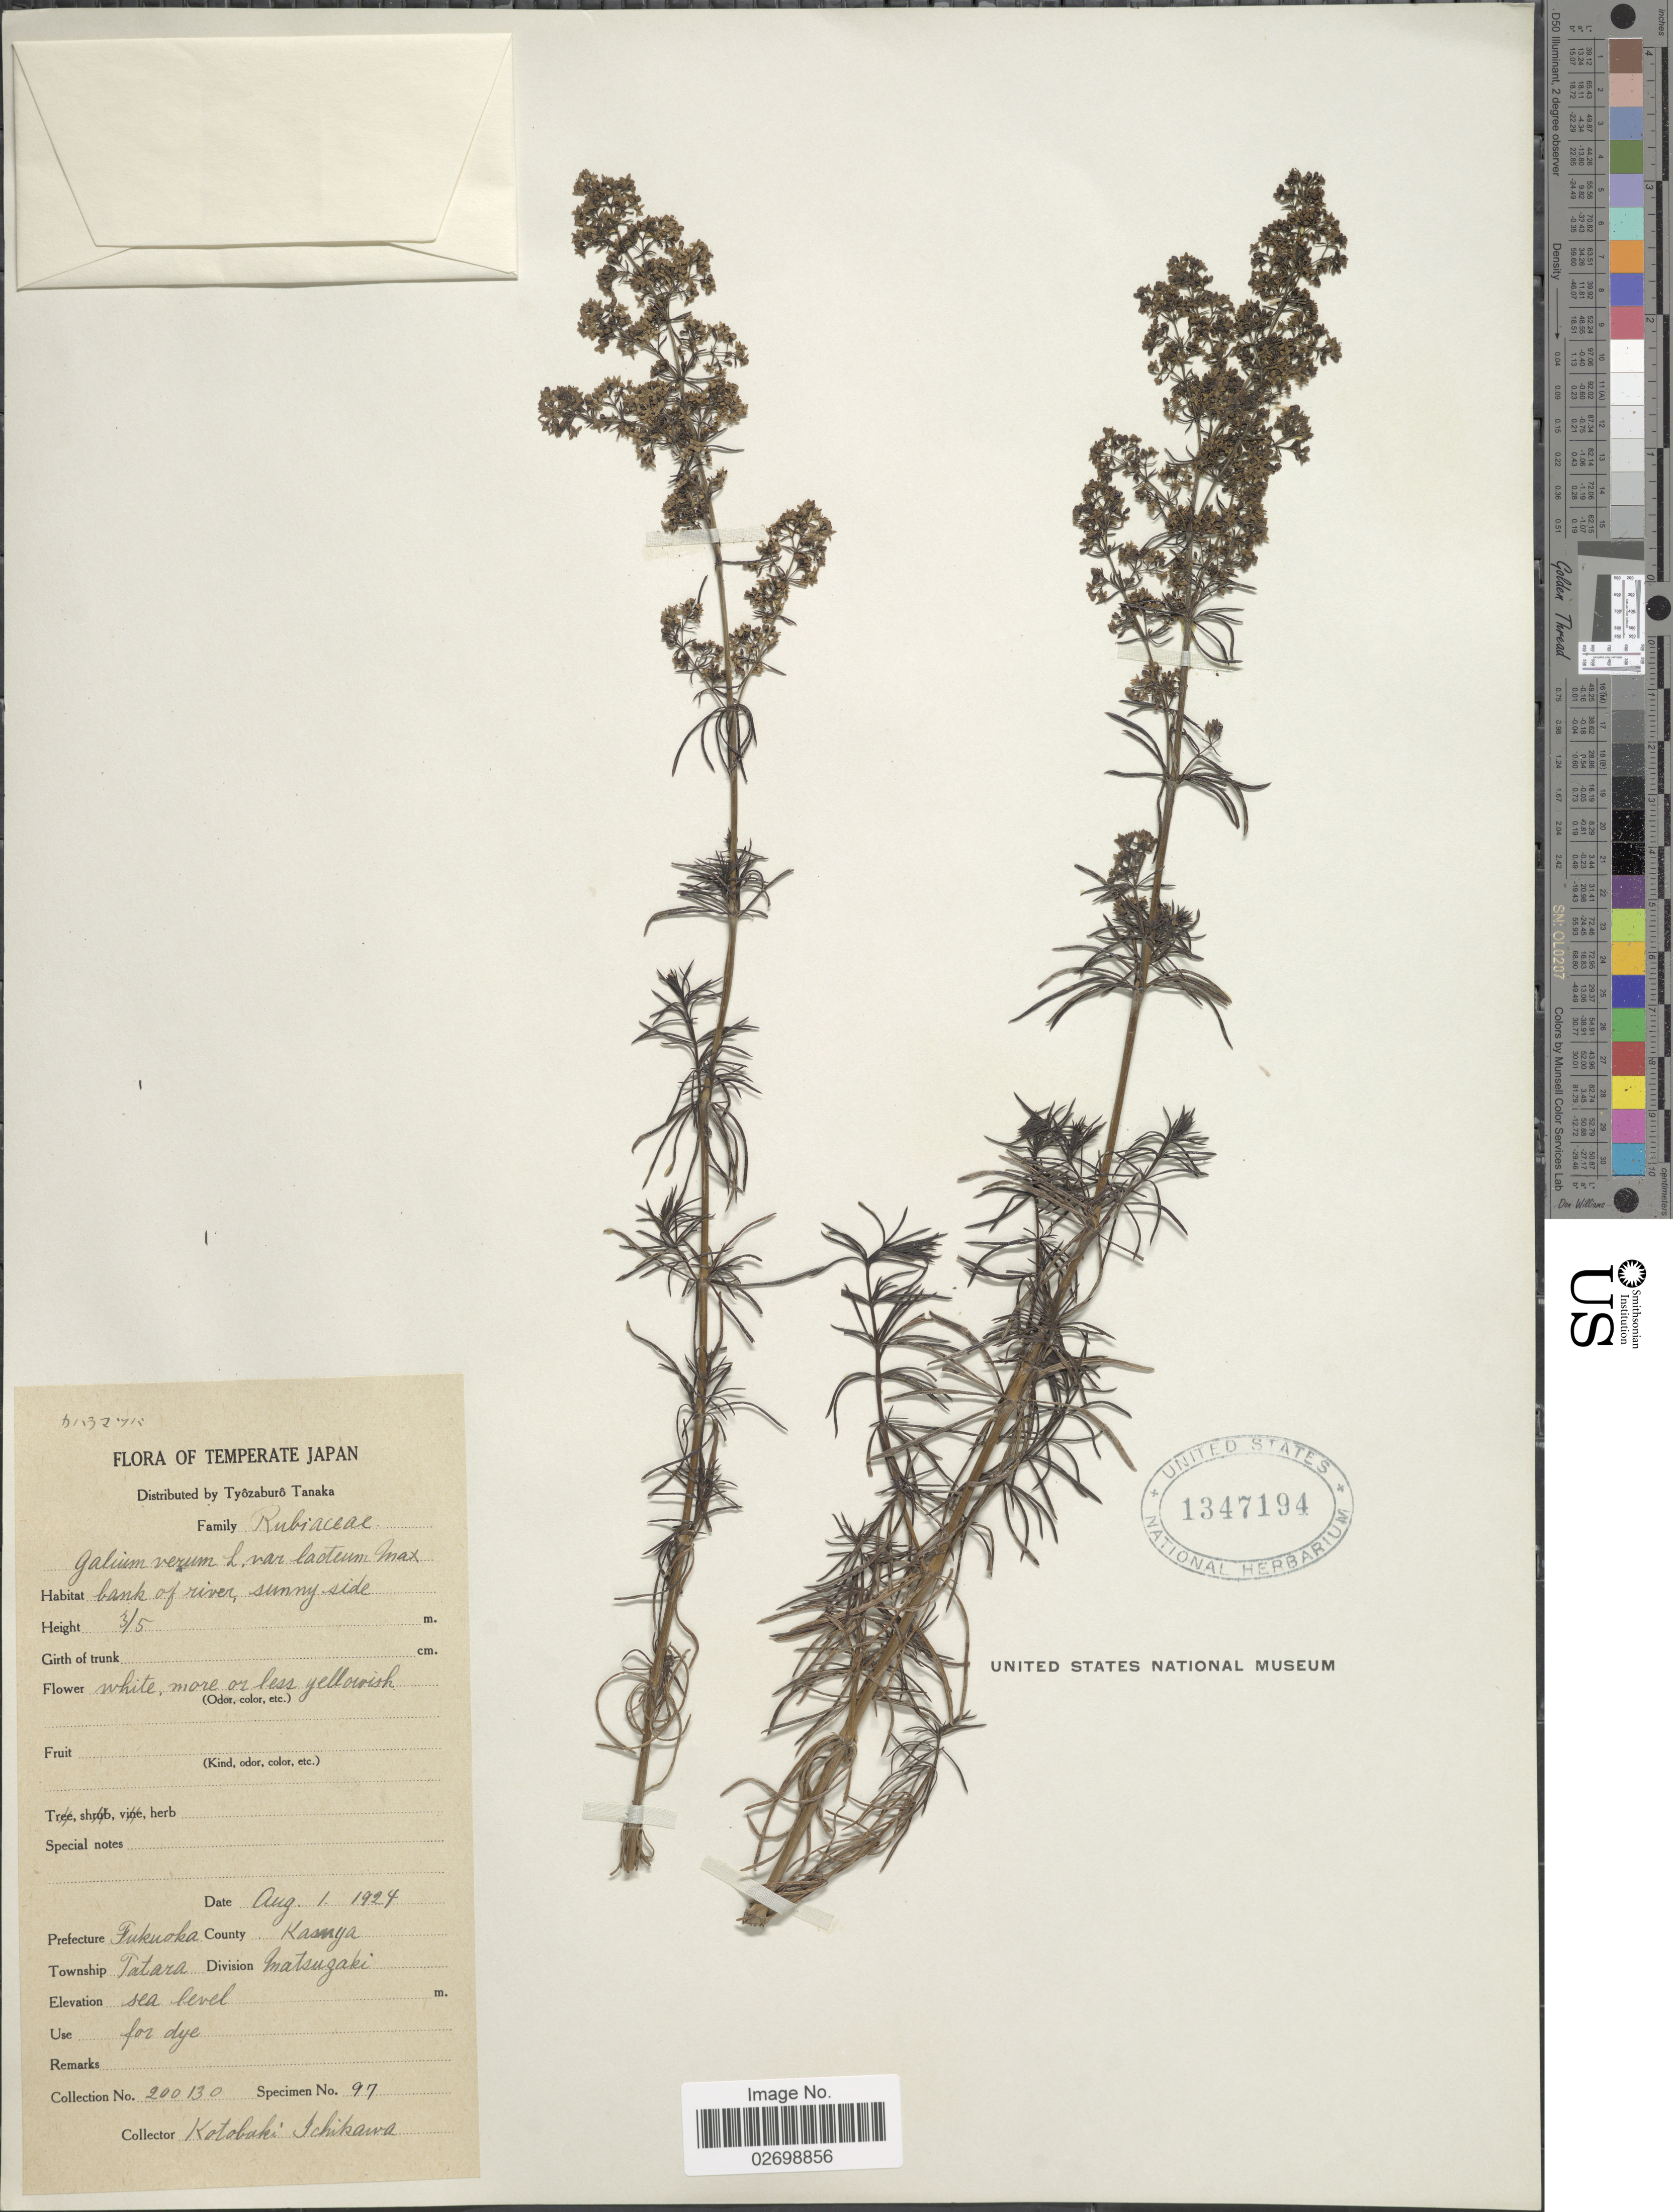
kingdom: Plantae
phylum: Tracheophyta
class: Magnoliopsida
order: Gentianales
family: Rubiaceae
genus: Galium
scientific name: Galium verum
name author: L.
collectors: K. Ichikawa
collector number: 200130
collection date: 1924-08-01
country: Japan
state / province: Hukuoka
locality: Temperate Japan. Prefecture Fukuoka. County Kasnya Township Tatara. Division Imatsuzaki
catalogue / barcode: US 1347194